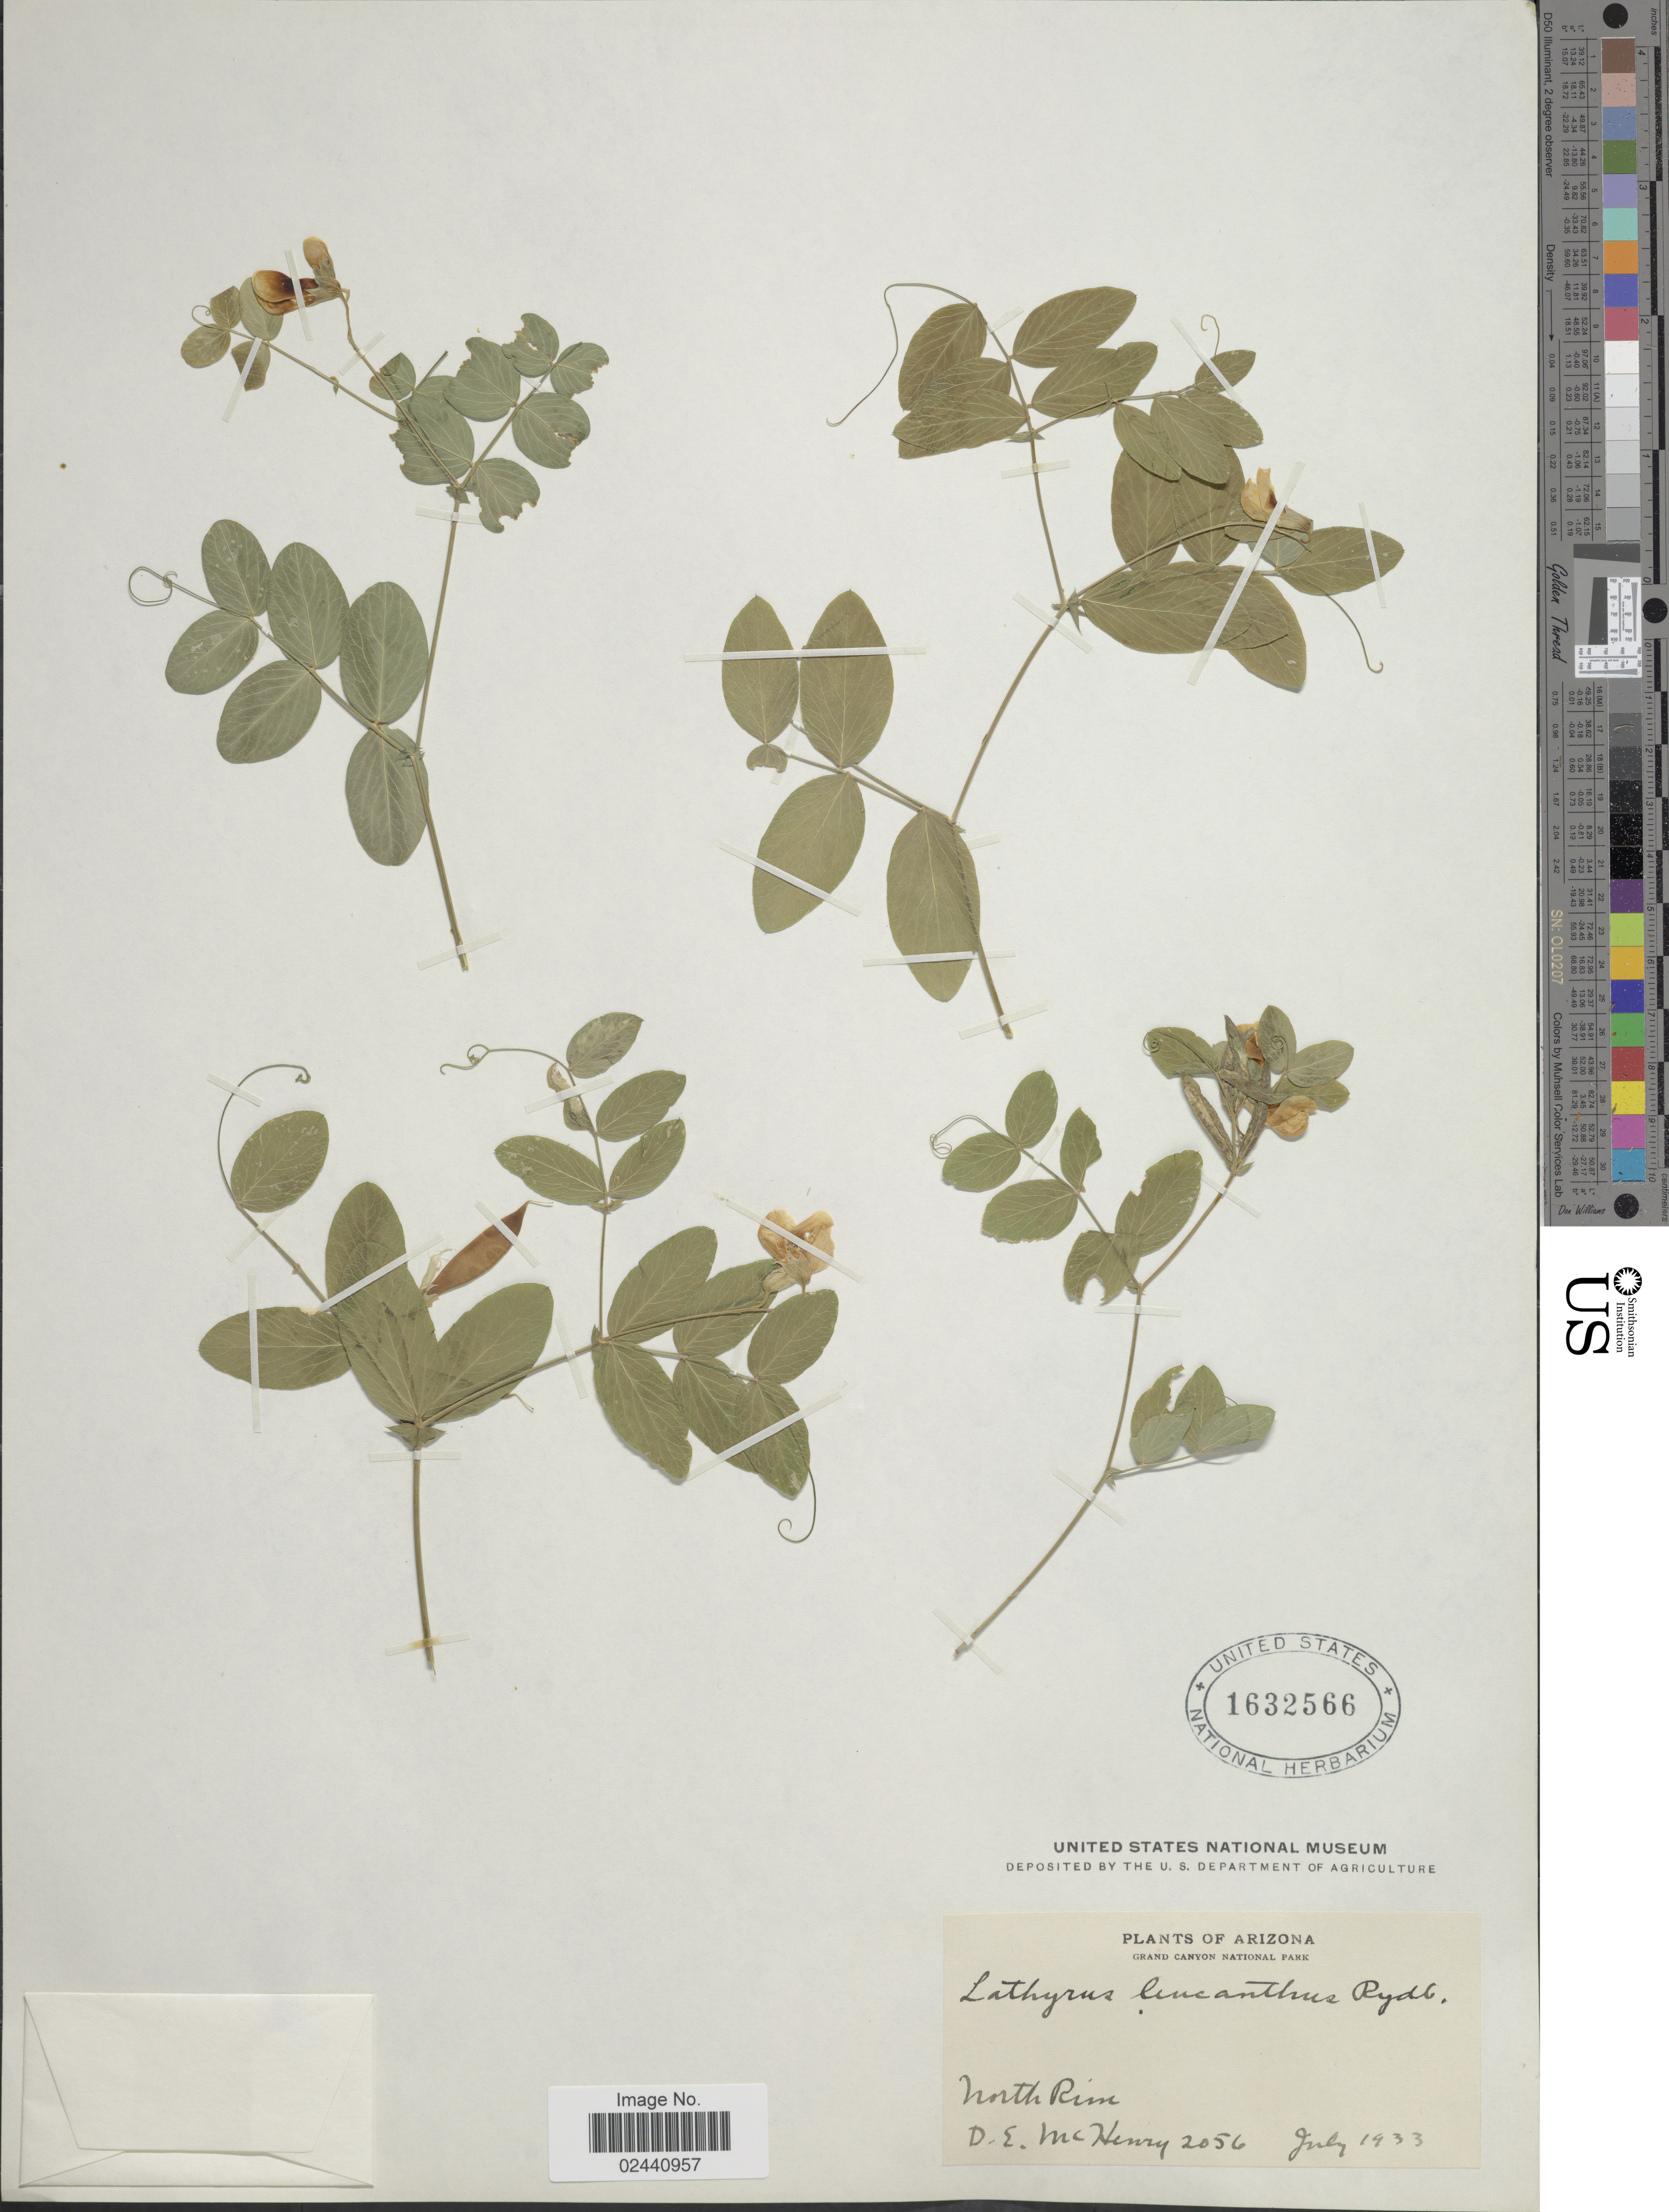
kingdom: Plantae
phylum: Tracheophyta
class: Magnoliopsida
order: Fabales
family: Fabaceae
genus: Lathyrus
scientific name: Lathyrus leucanthus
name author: Rydb.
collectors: D. McHenry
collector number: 2056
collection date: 1933-07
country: United States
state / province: Arizona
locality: Grand Canyon National Park, North Rim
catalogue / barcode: US 1632566